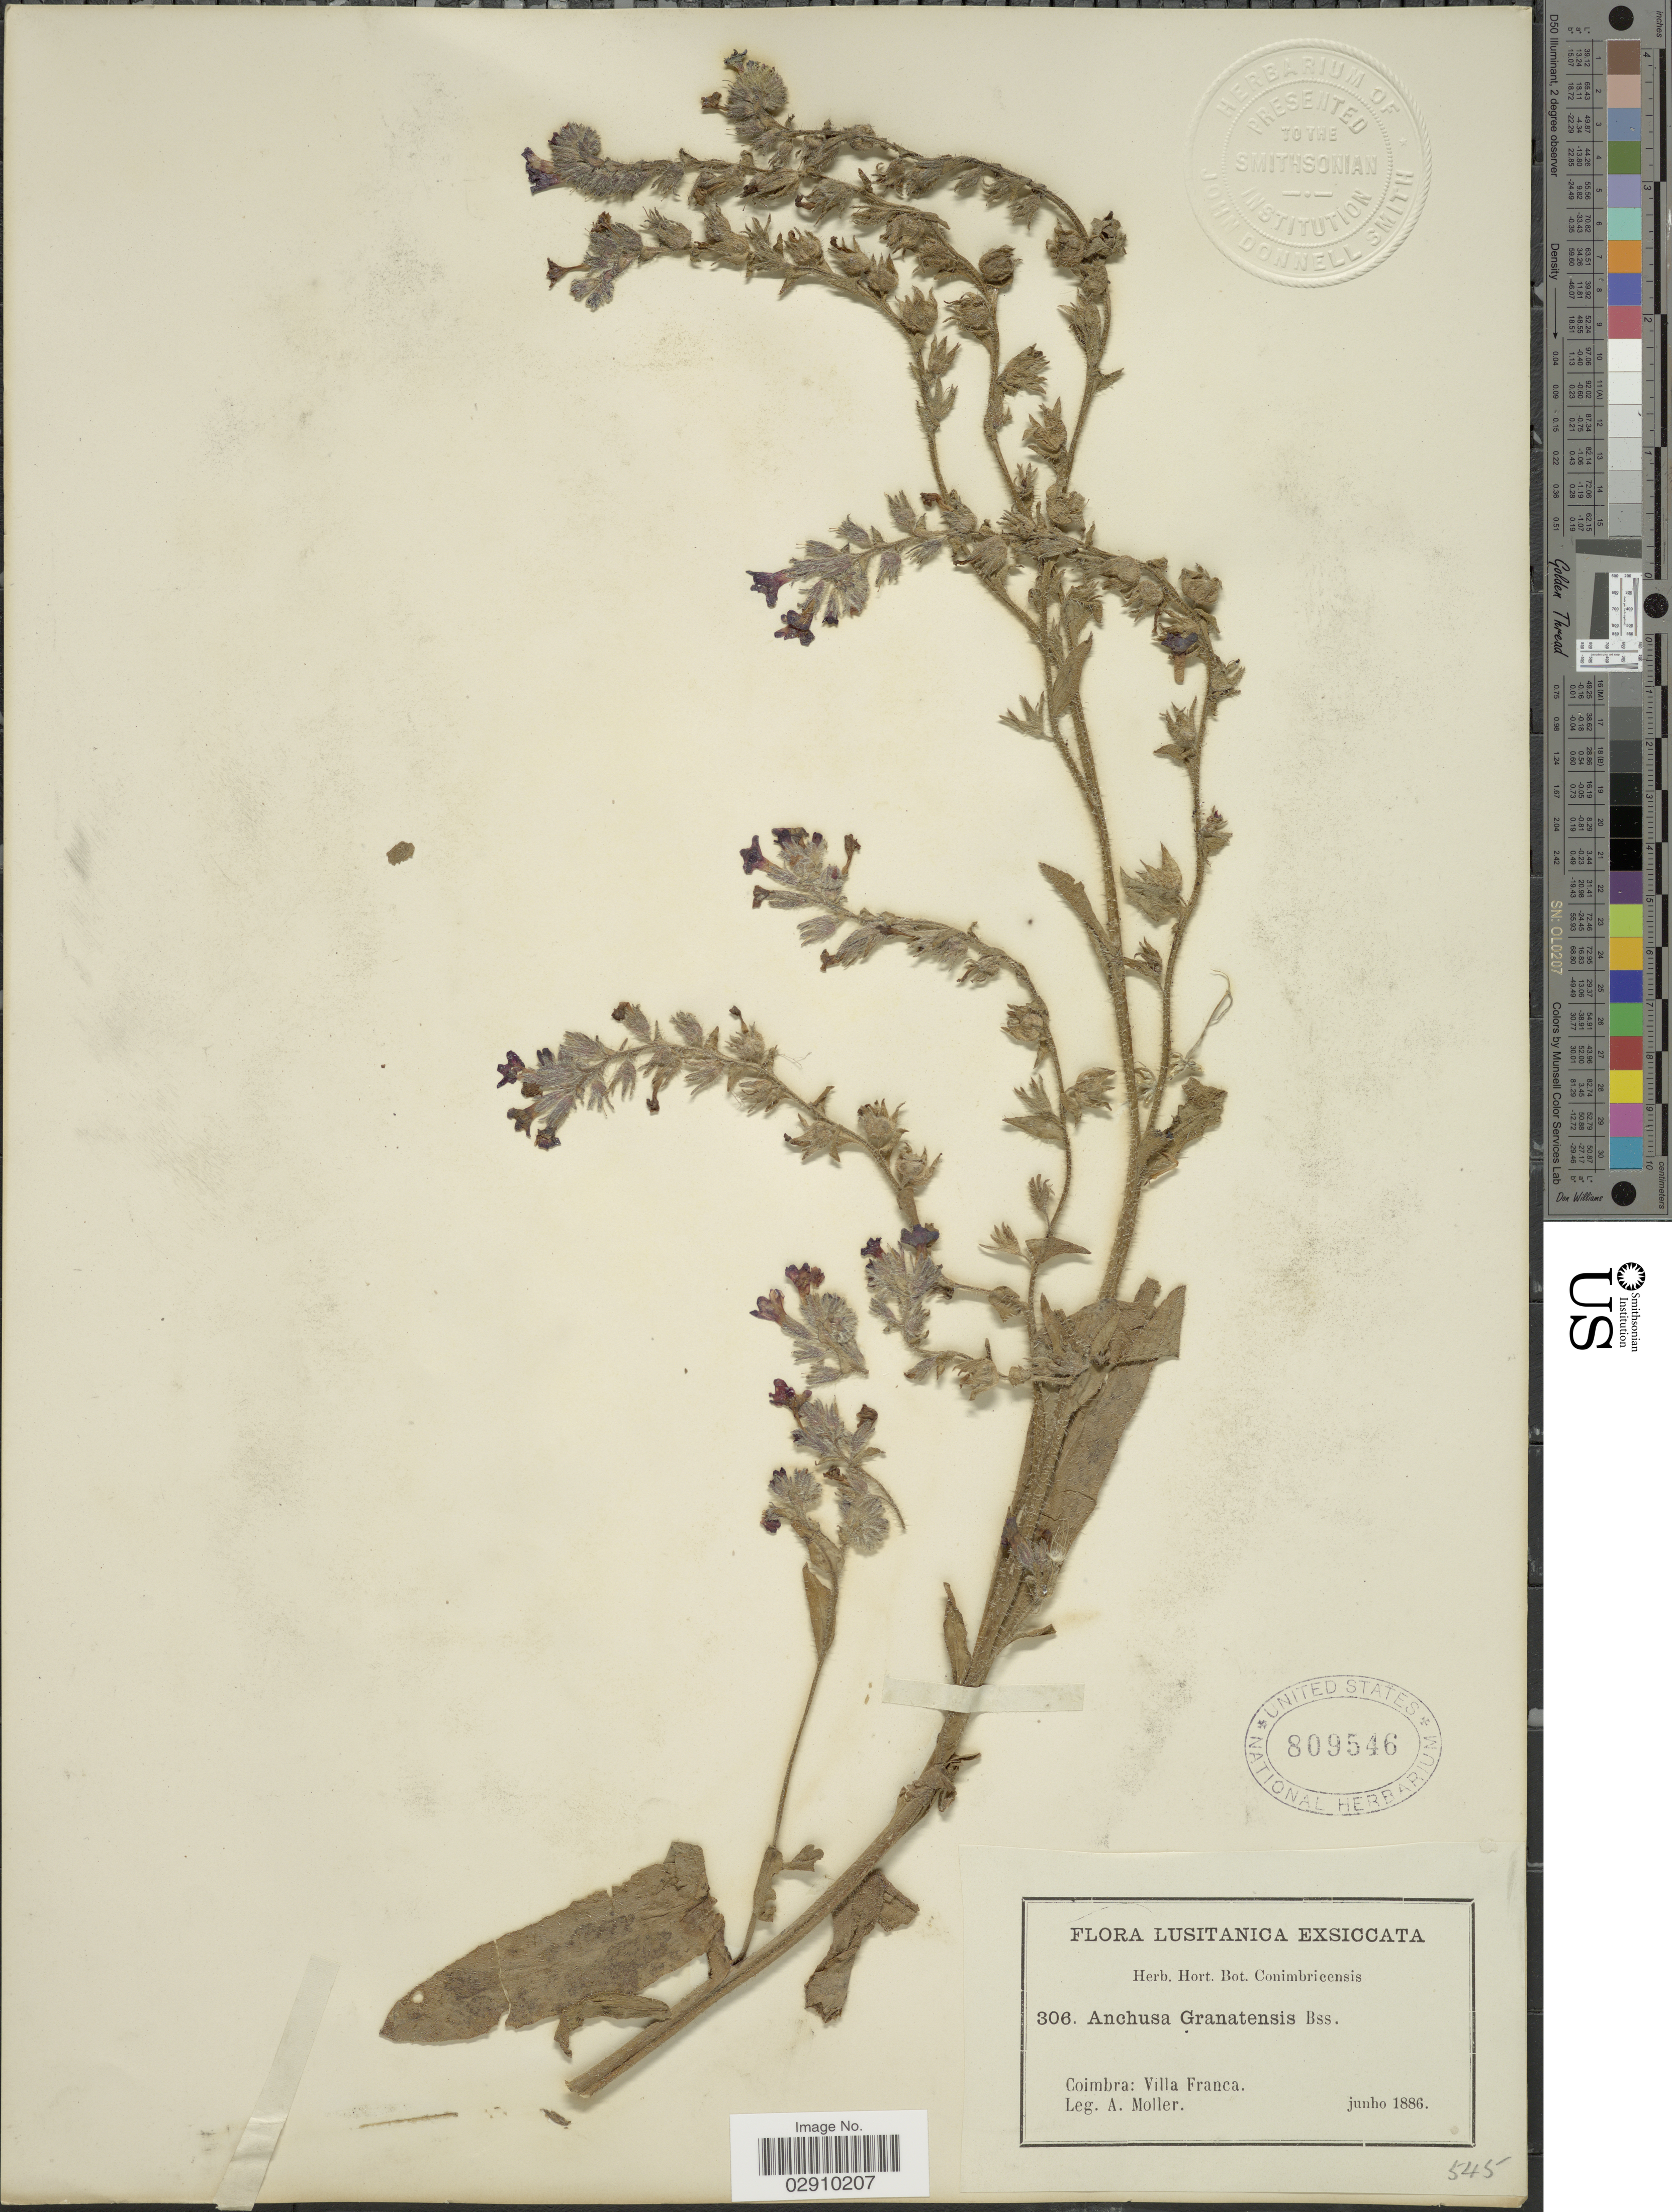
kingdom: Plantae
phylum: Tracheophyta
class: Magnoliopsida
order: Boraginales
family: Boraginaceae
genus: Anchusa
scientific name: Anchusa granatensis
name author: Boiss.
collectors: A. Moller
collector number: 306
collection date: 1886-06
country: Portugal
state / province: Coimbra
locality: Coimbra: Villa Franca.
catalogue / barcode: US 809546